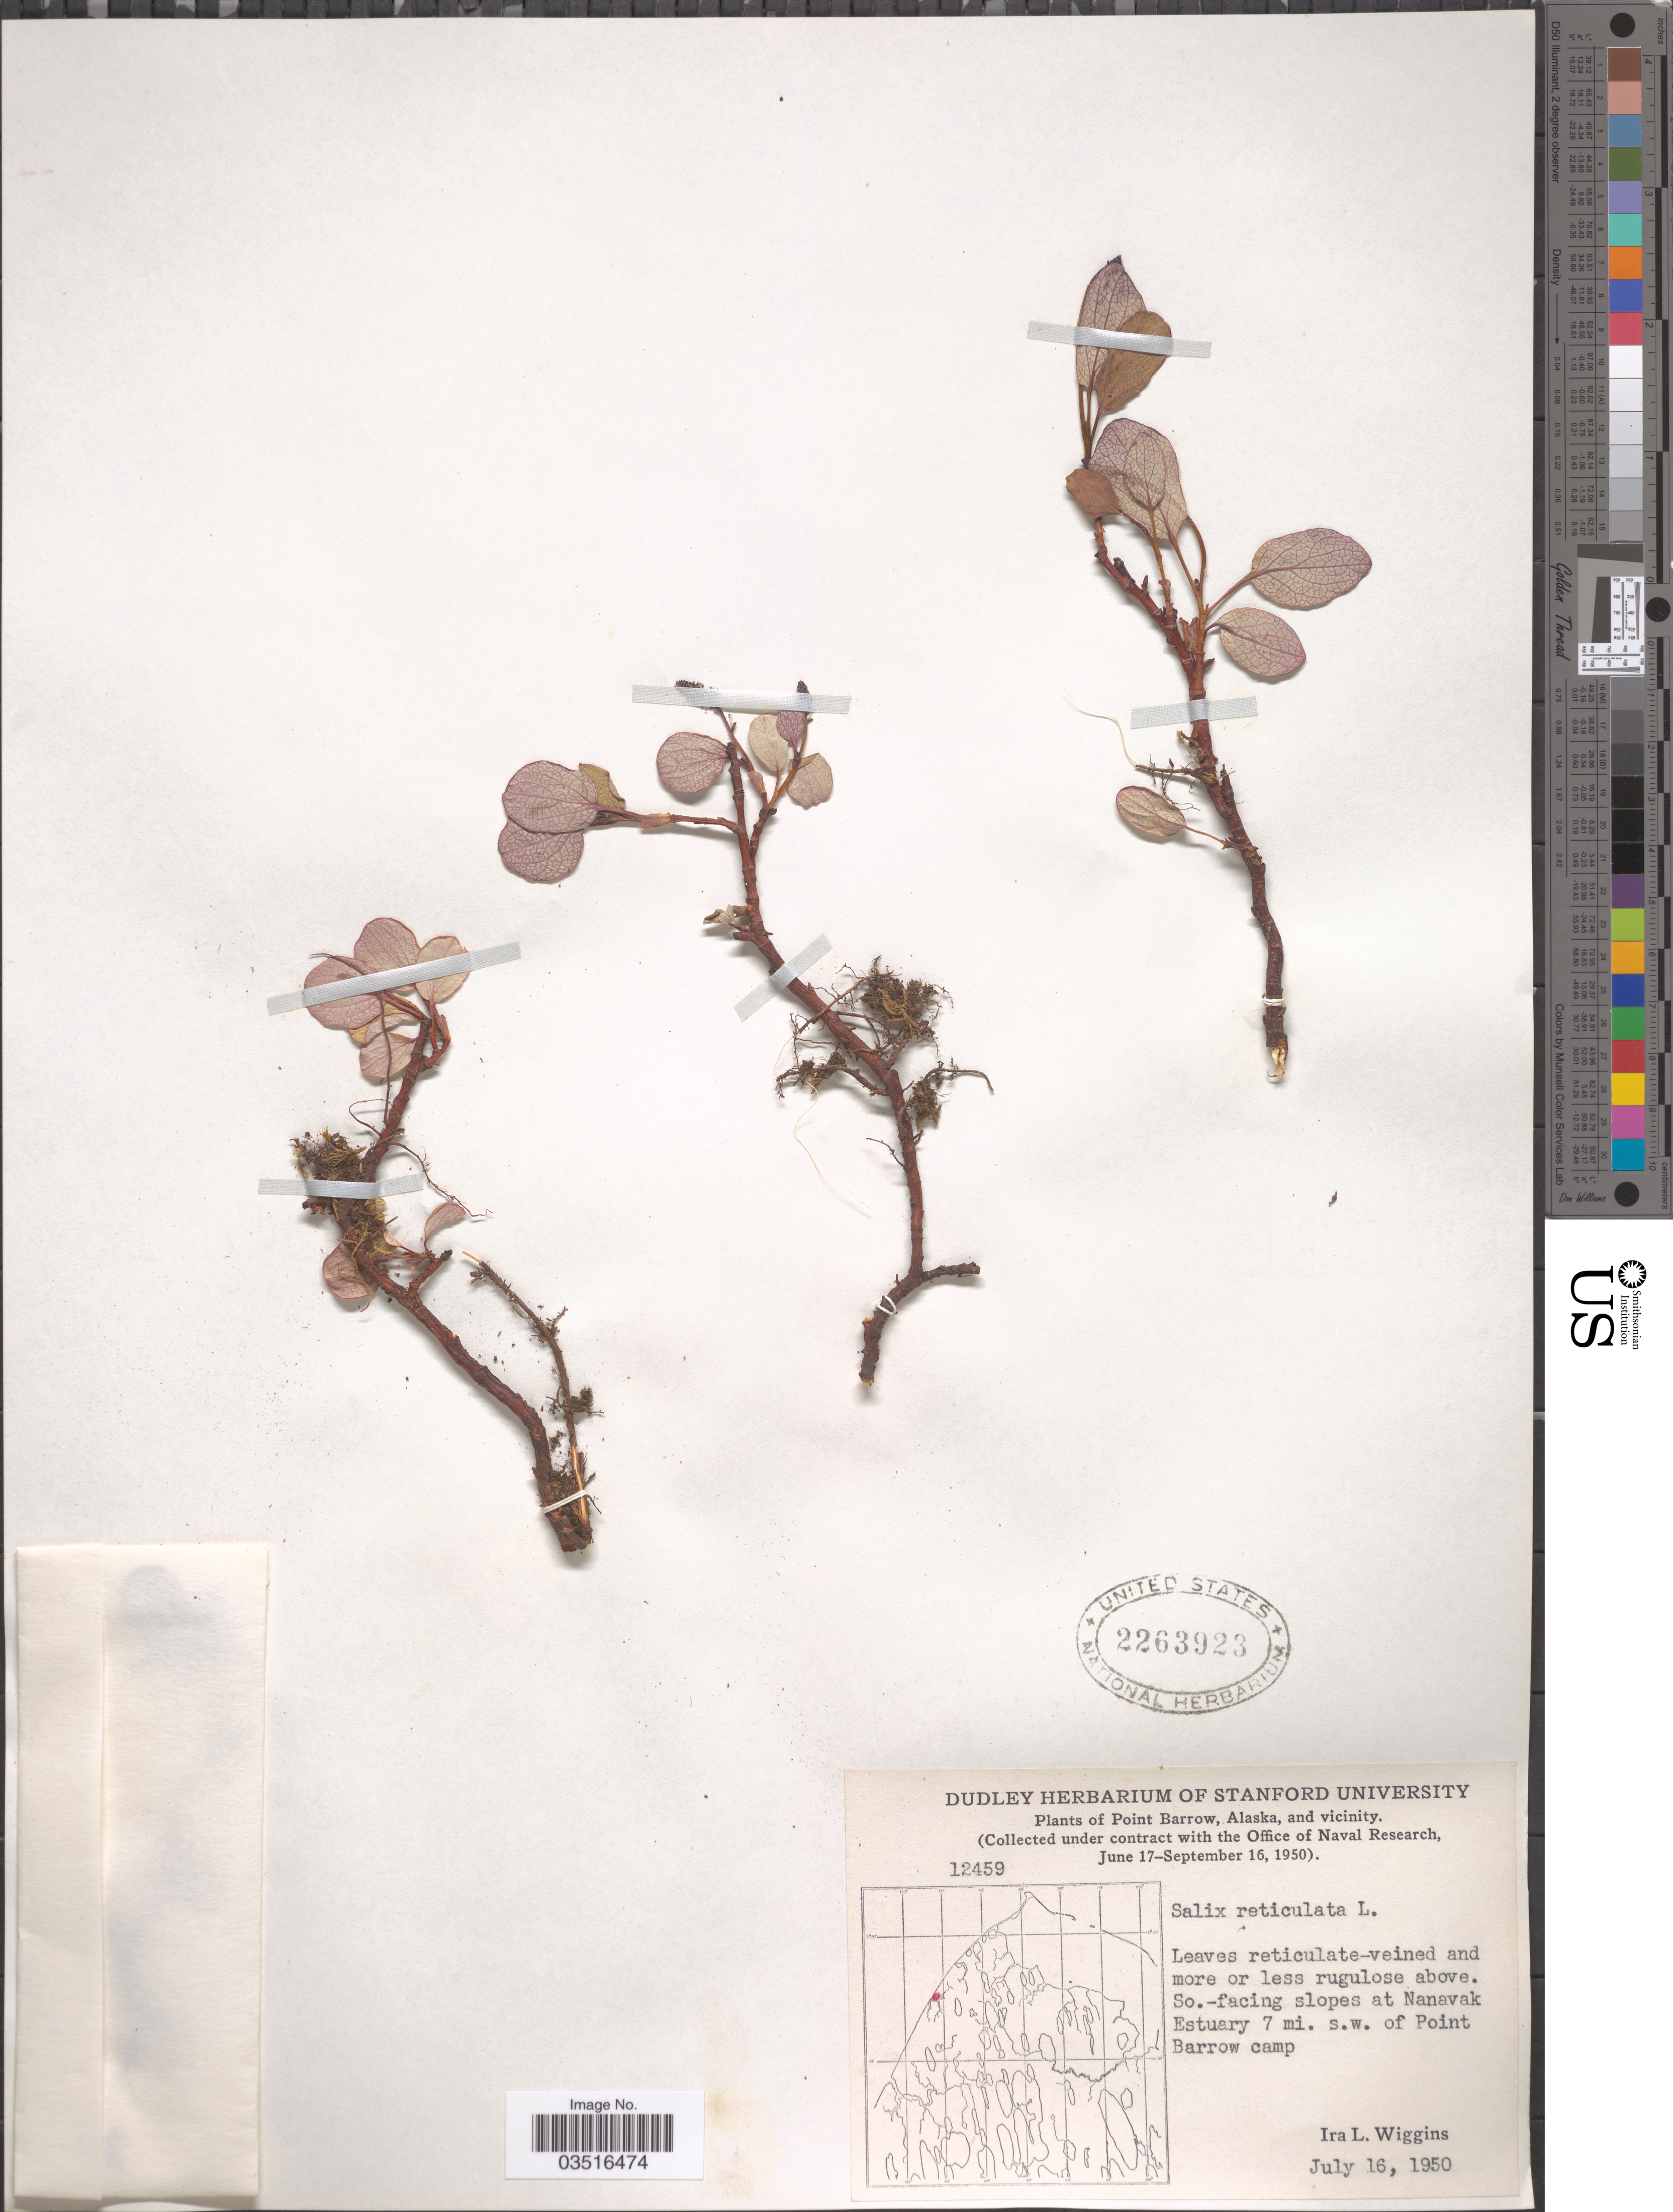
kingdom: Plantae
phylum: Tracheophyta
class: Magnoliopsida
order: Malpighiales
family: Salicaceae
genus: Salix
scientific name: Salix reticulata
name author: L.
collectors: I. L. Wiggins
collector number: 12459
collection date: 1950-07-16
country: United States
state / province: Alaska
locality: Point Barrow, Alaska, and vicinity. So.-facing slopes at Nanavak Estuary 7 mi. s. w. of Point Barrow camp.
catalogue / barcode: US 2263923